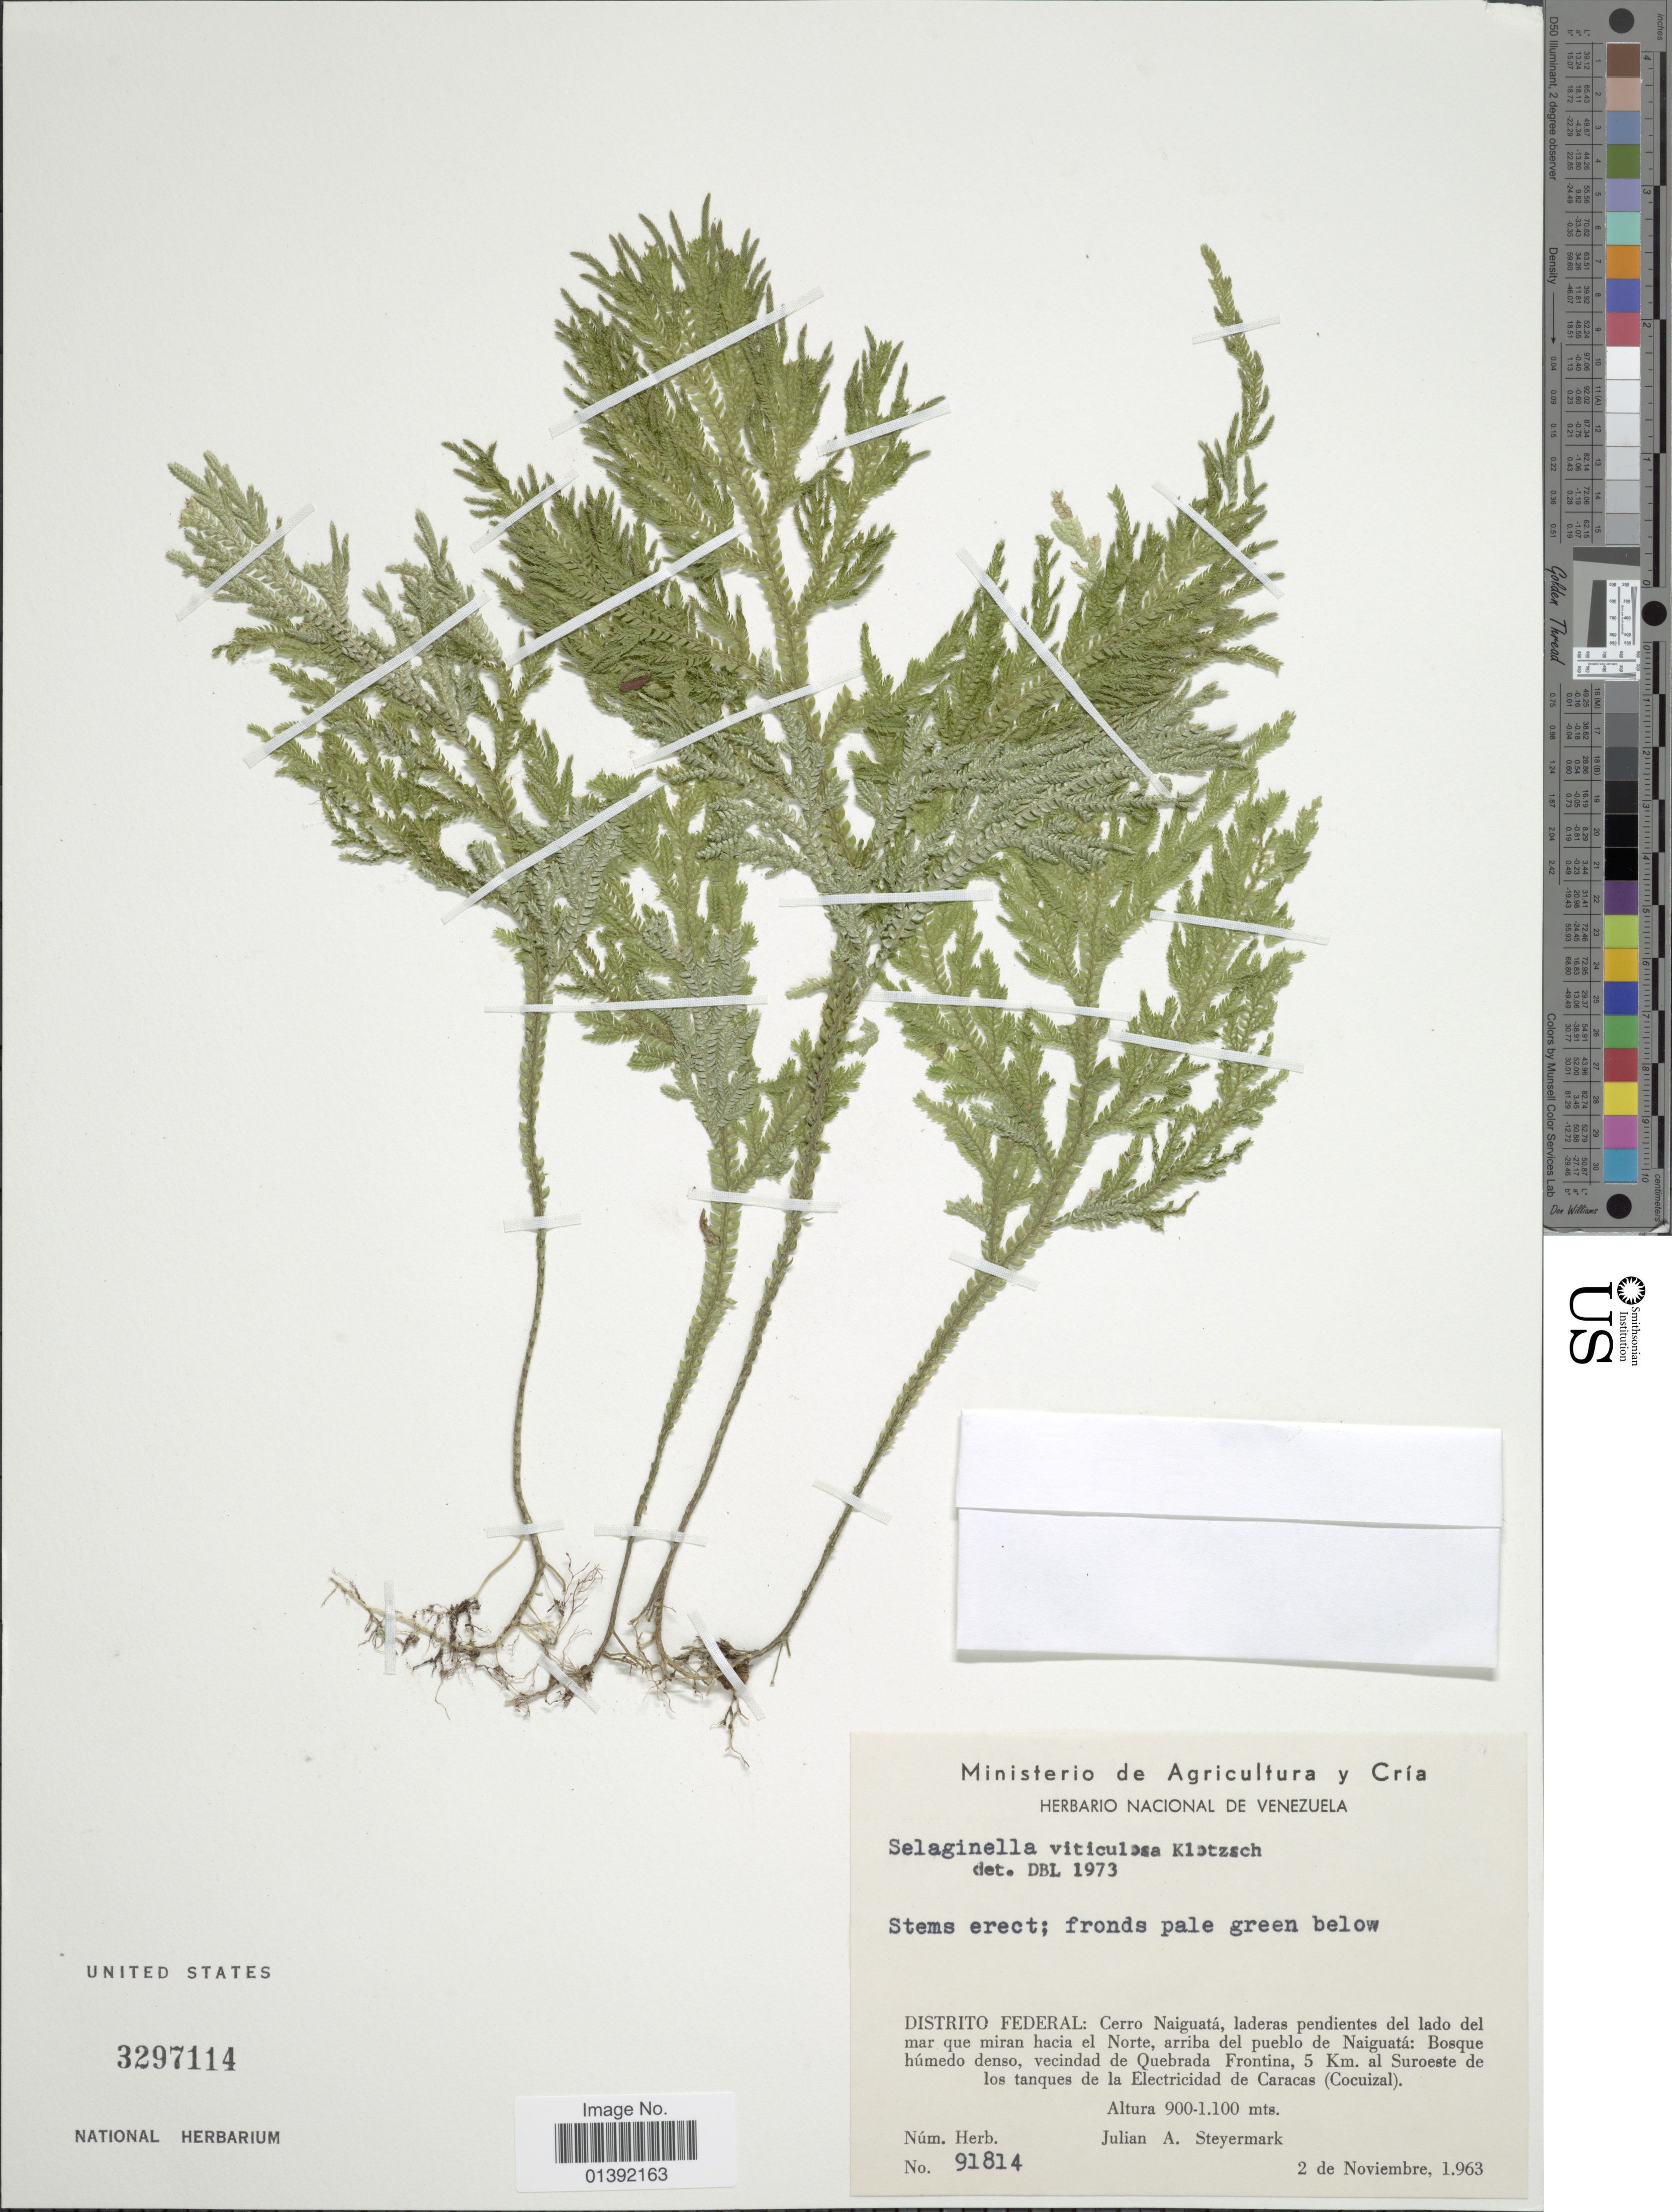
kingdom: Plantae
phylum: Tracheophyta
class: Lycopodiopsida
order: Selaginellales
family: Selaginellaceae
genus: Selaginella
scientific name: Selaginella viticulosa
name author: Klotzsch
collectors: J. Steyermark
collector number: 91814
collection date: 1963-11-02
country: Venezuela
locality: Distrito Federal: Cerro Naiguata, laderas pendientes del lado del mar que miran hacia el Norte, arriba del pueblo de Naiguata: bosque humedo denso, vecindad de Quebrada Frontina, 5 km, al suroeste de los tanques de la Electricidad de Caracas (Cocuizal)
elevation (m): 900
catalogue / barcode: US 3297114